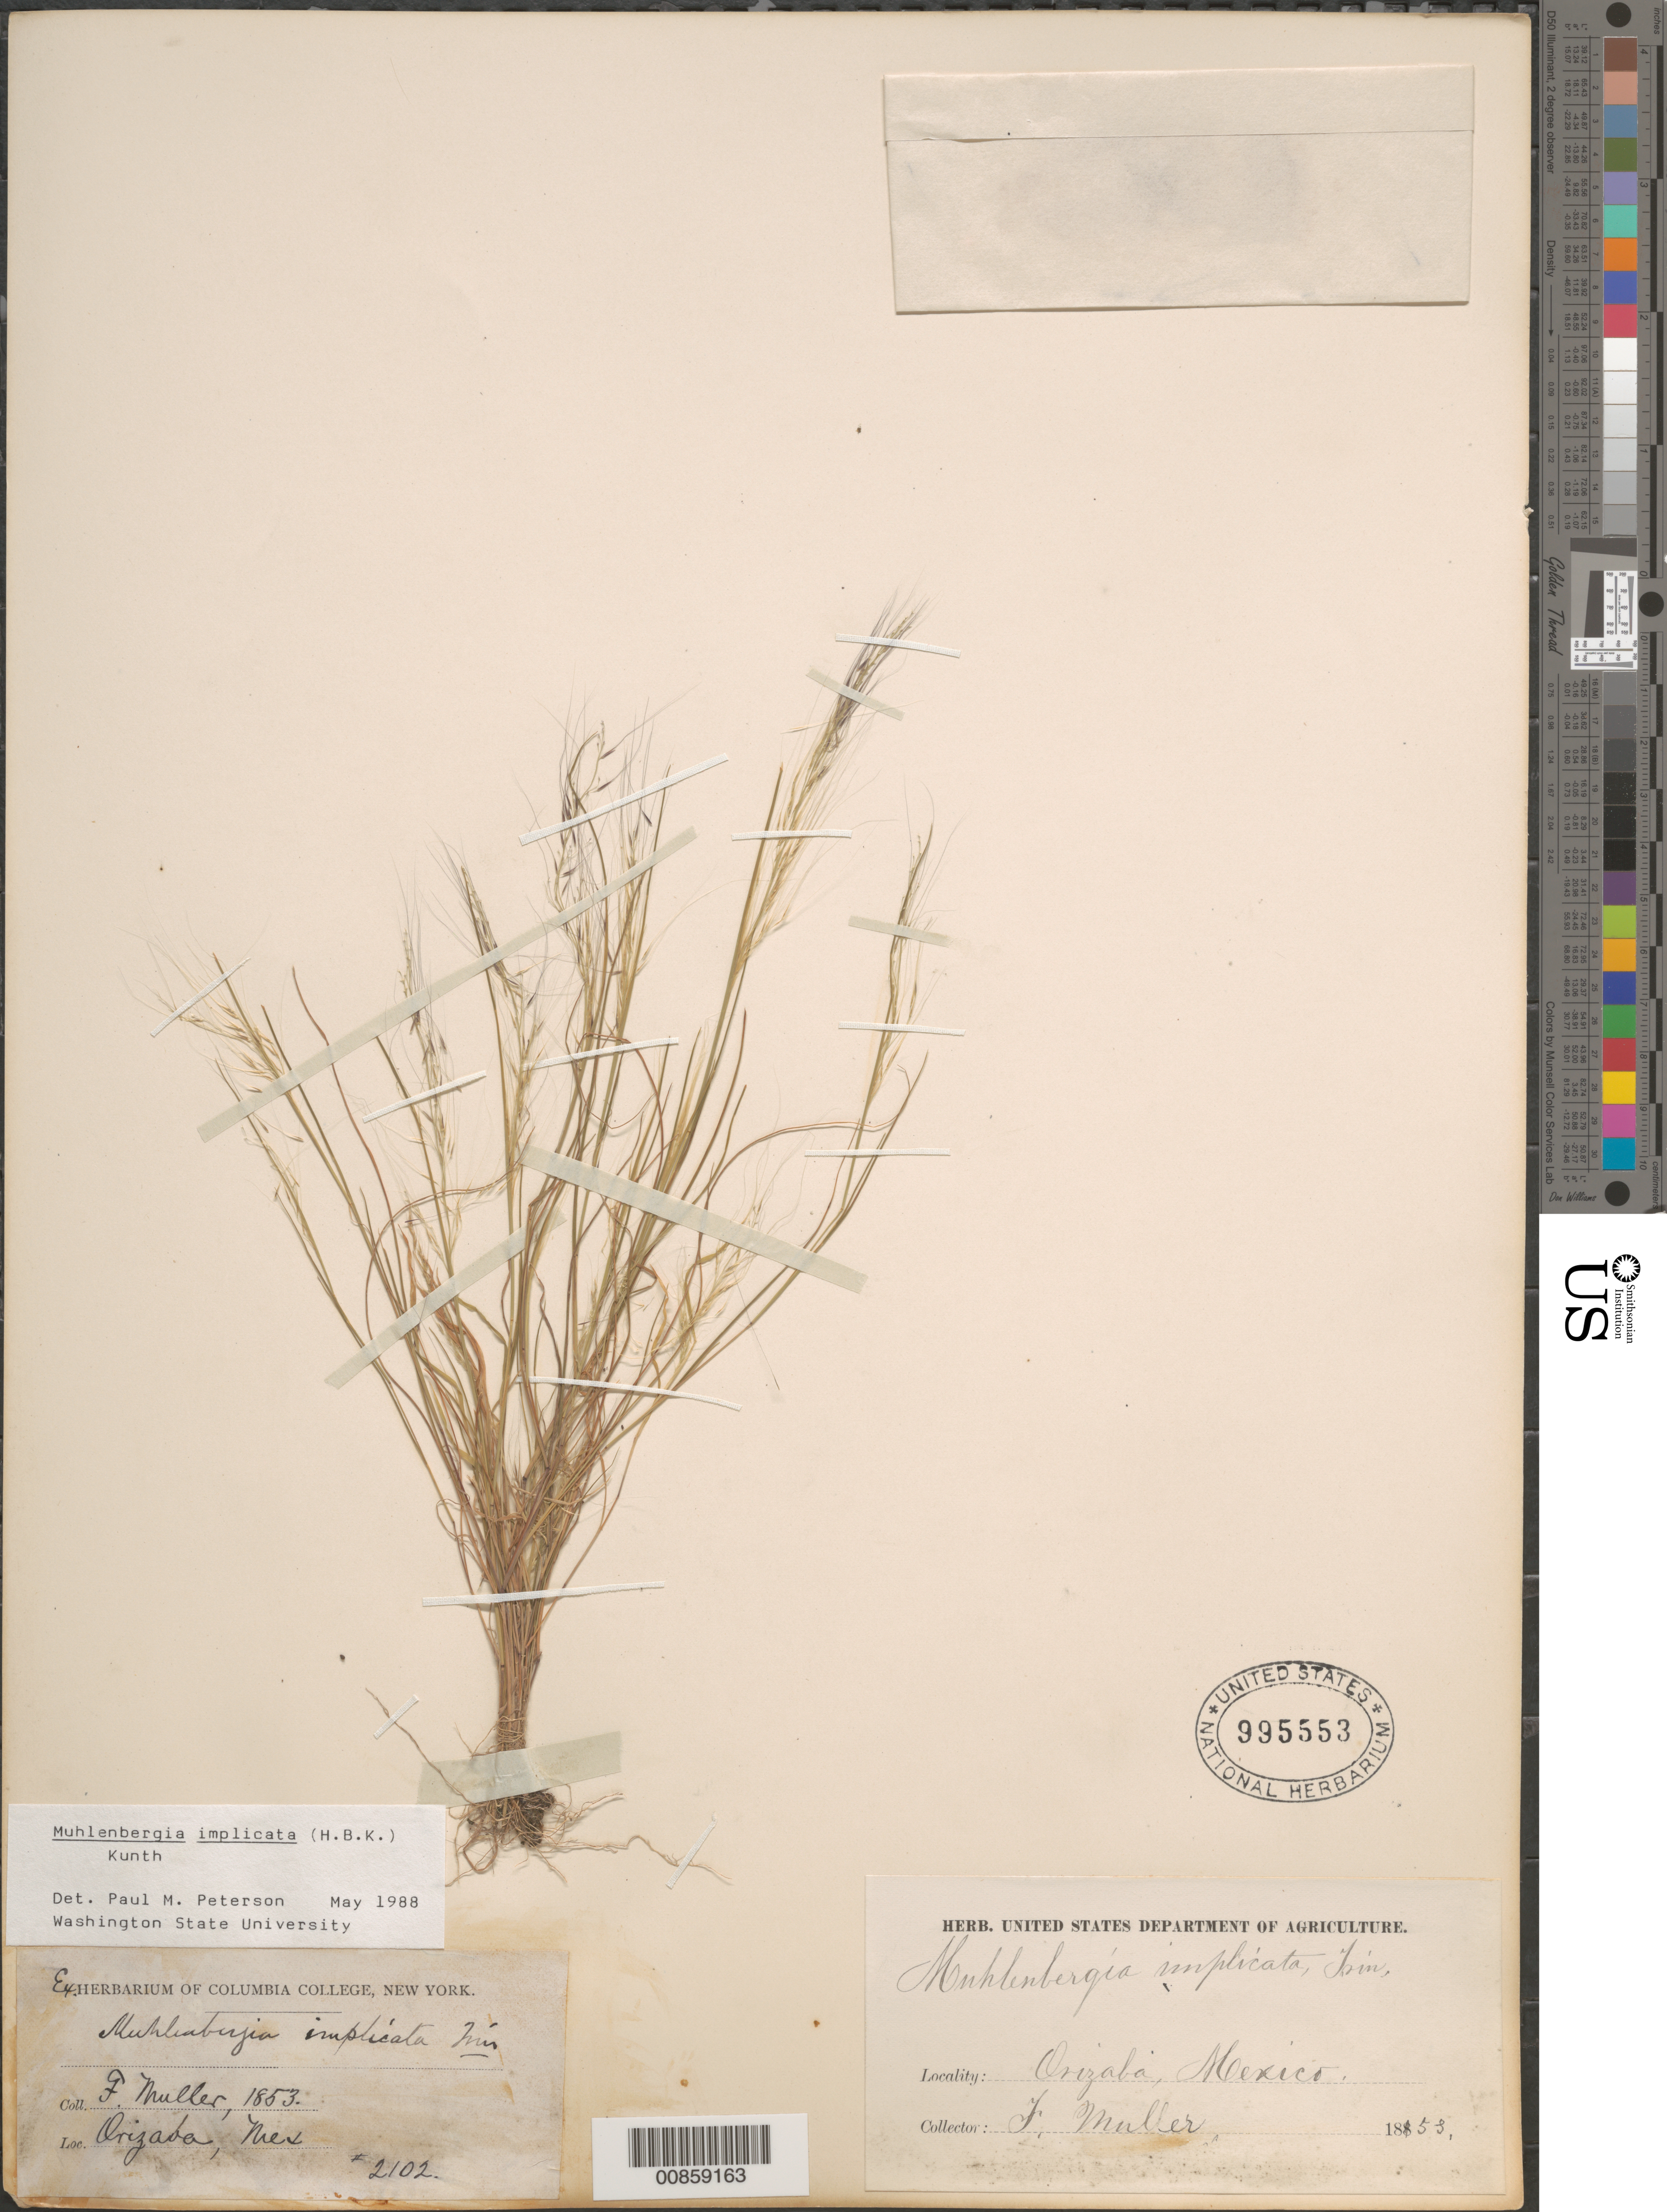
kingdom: Plantae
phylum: Tracheophyta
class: Liliopsida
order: Poales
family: Poaceae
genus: Muhlenbergia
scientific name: Muhlenbergia implicata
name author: (Kunth) Trin.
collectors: F. Müller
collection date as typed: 1853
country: Mexico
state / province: Veracruz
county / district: Orizaba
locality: Orizaba, mpio. Orizaba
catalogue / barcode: US 995553